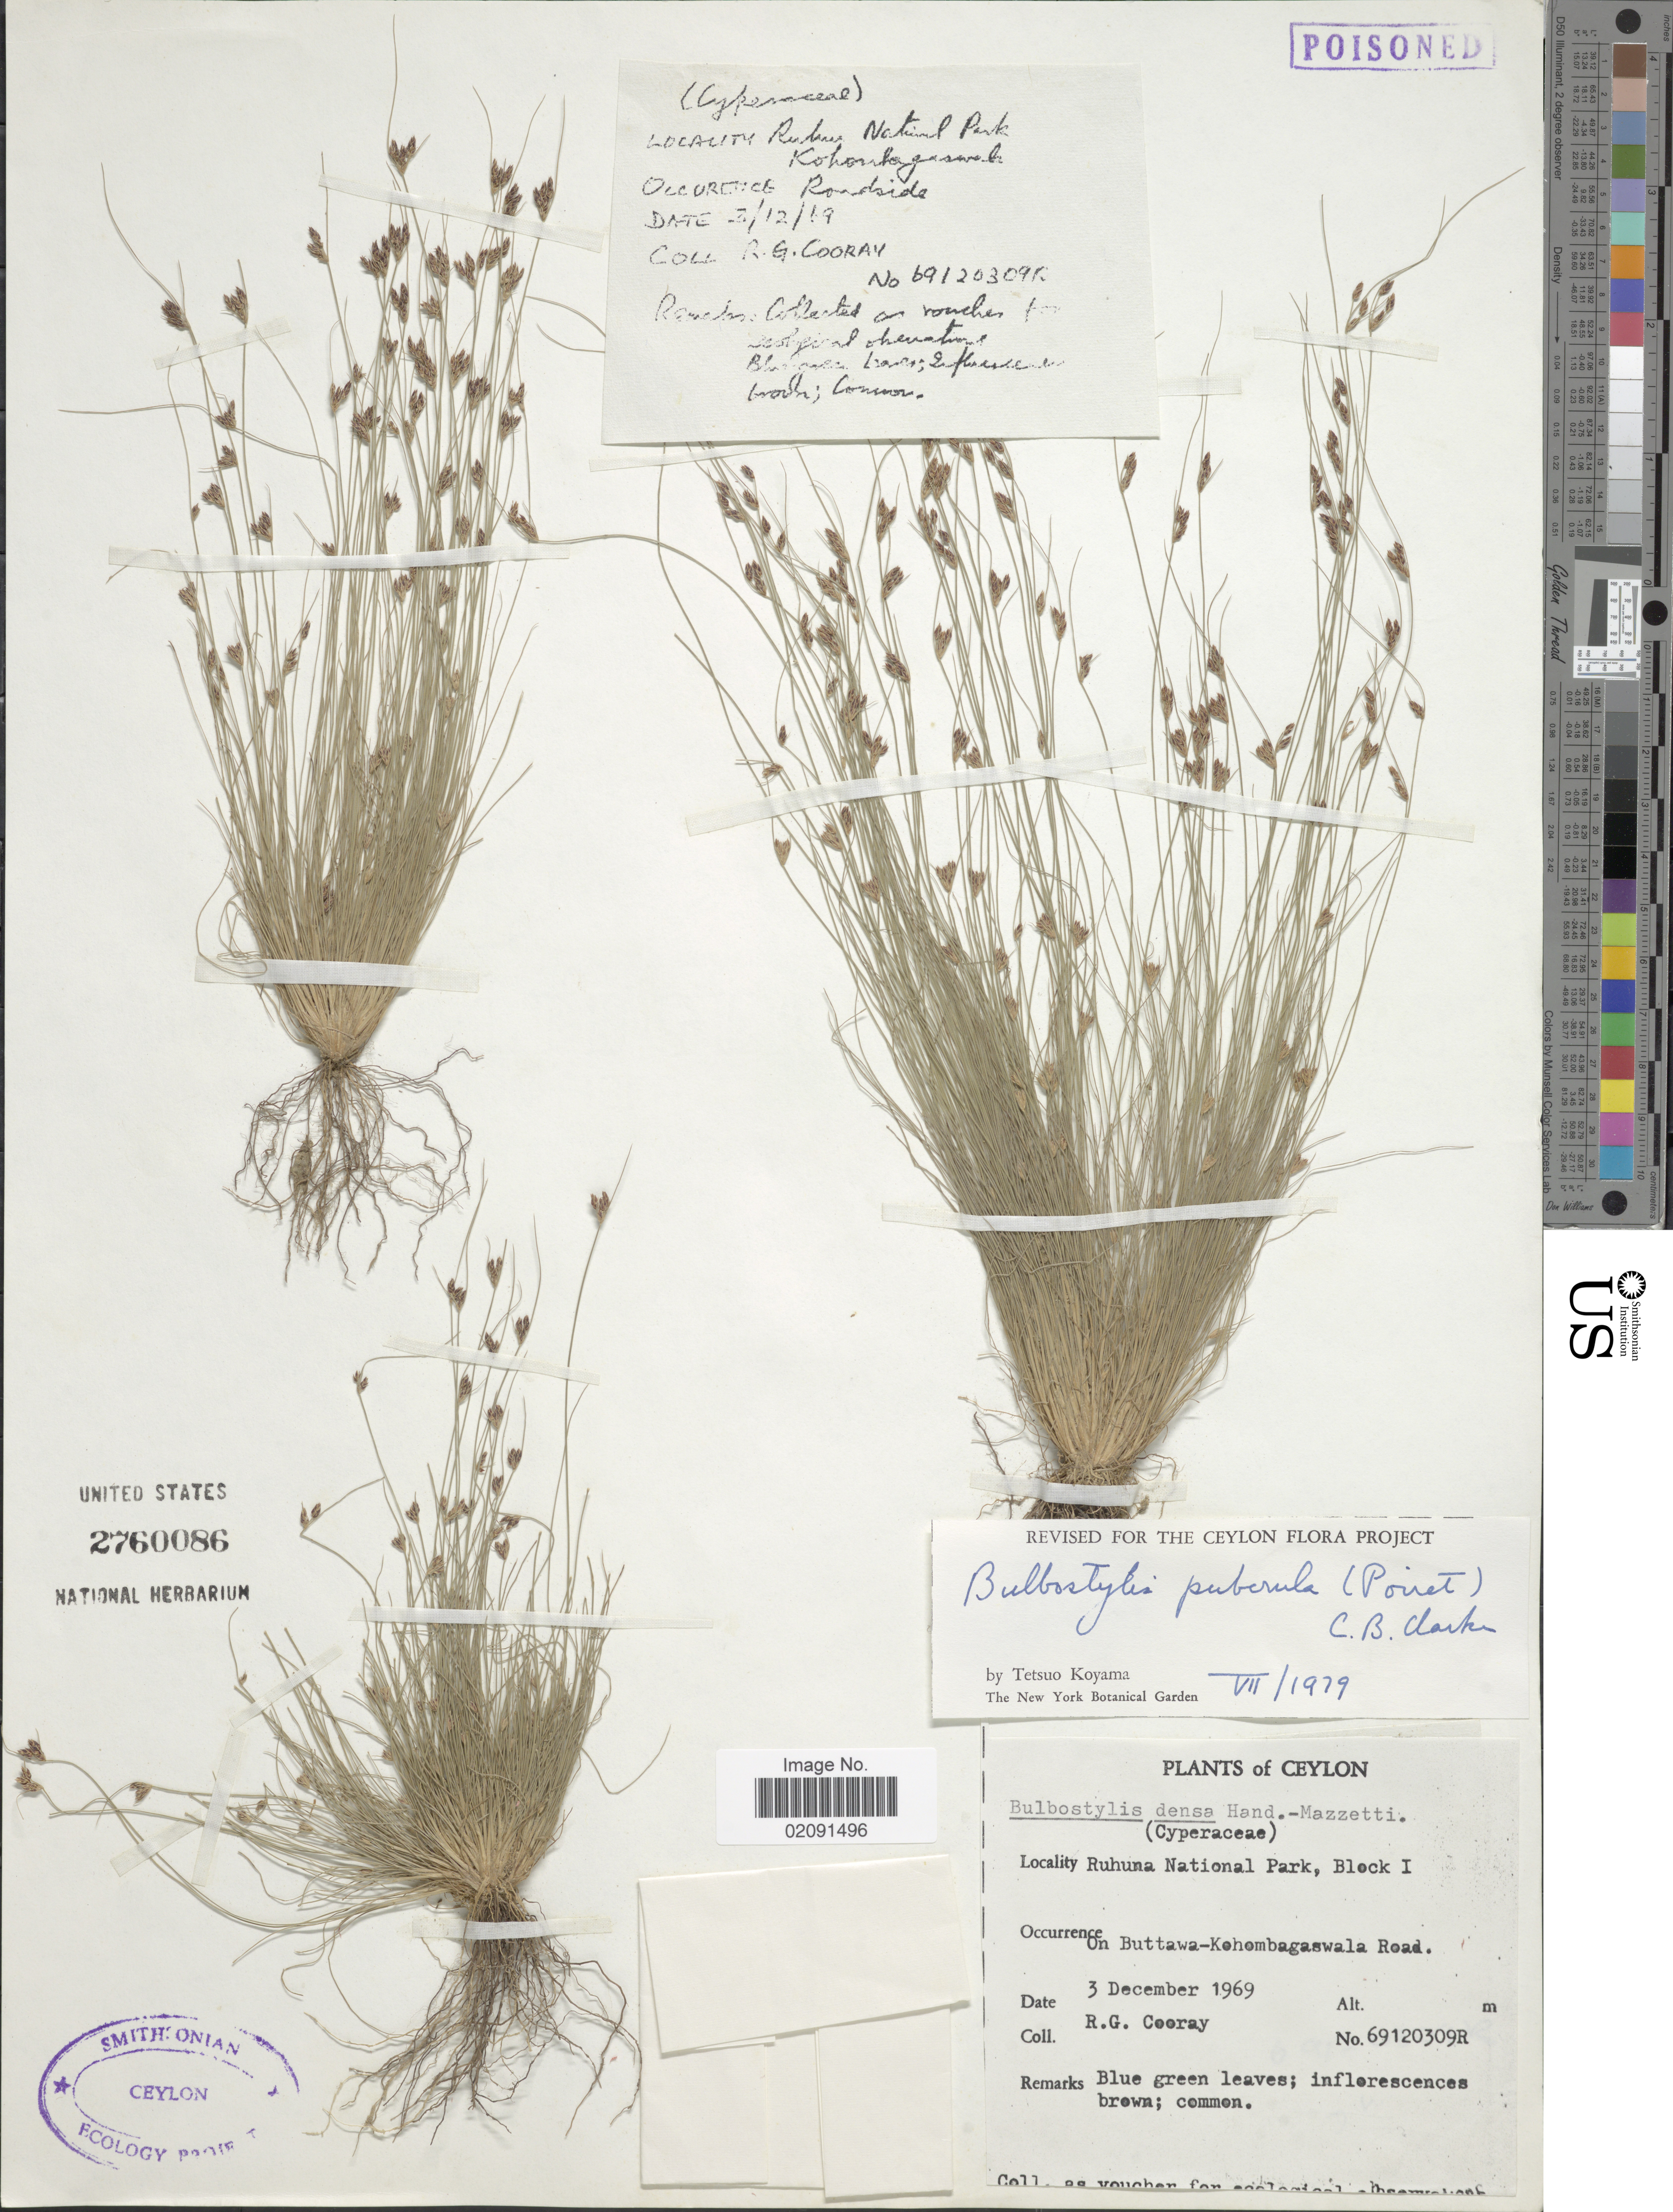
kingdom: Plantae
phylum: Tracheophyta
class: Liliopsida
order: Poales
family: Cyperaceae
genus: Bulbostylis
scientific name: Bulbostylis sp.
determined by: Strong, Mark T., (BOT), Smithsonian Institution - National Museum of Natural History (UNITED STATES)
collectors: R. Cooray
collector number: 69120309R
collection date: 1969-12-03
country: Sri Lanka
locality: Ruhuna National Park, Block I, on Buttawa-Kohombagaswala Road.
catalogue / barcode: US 2760086